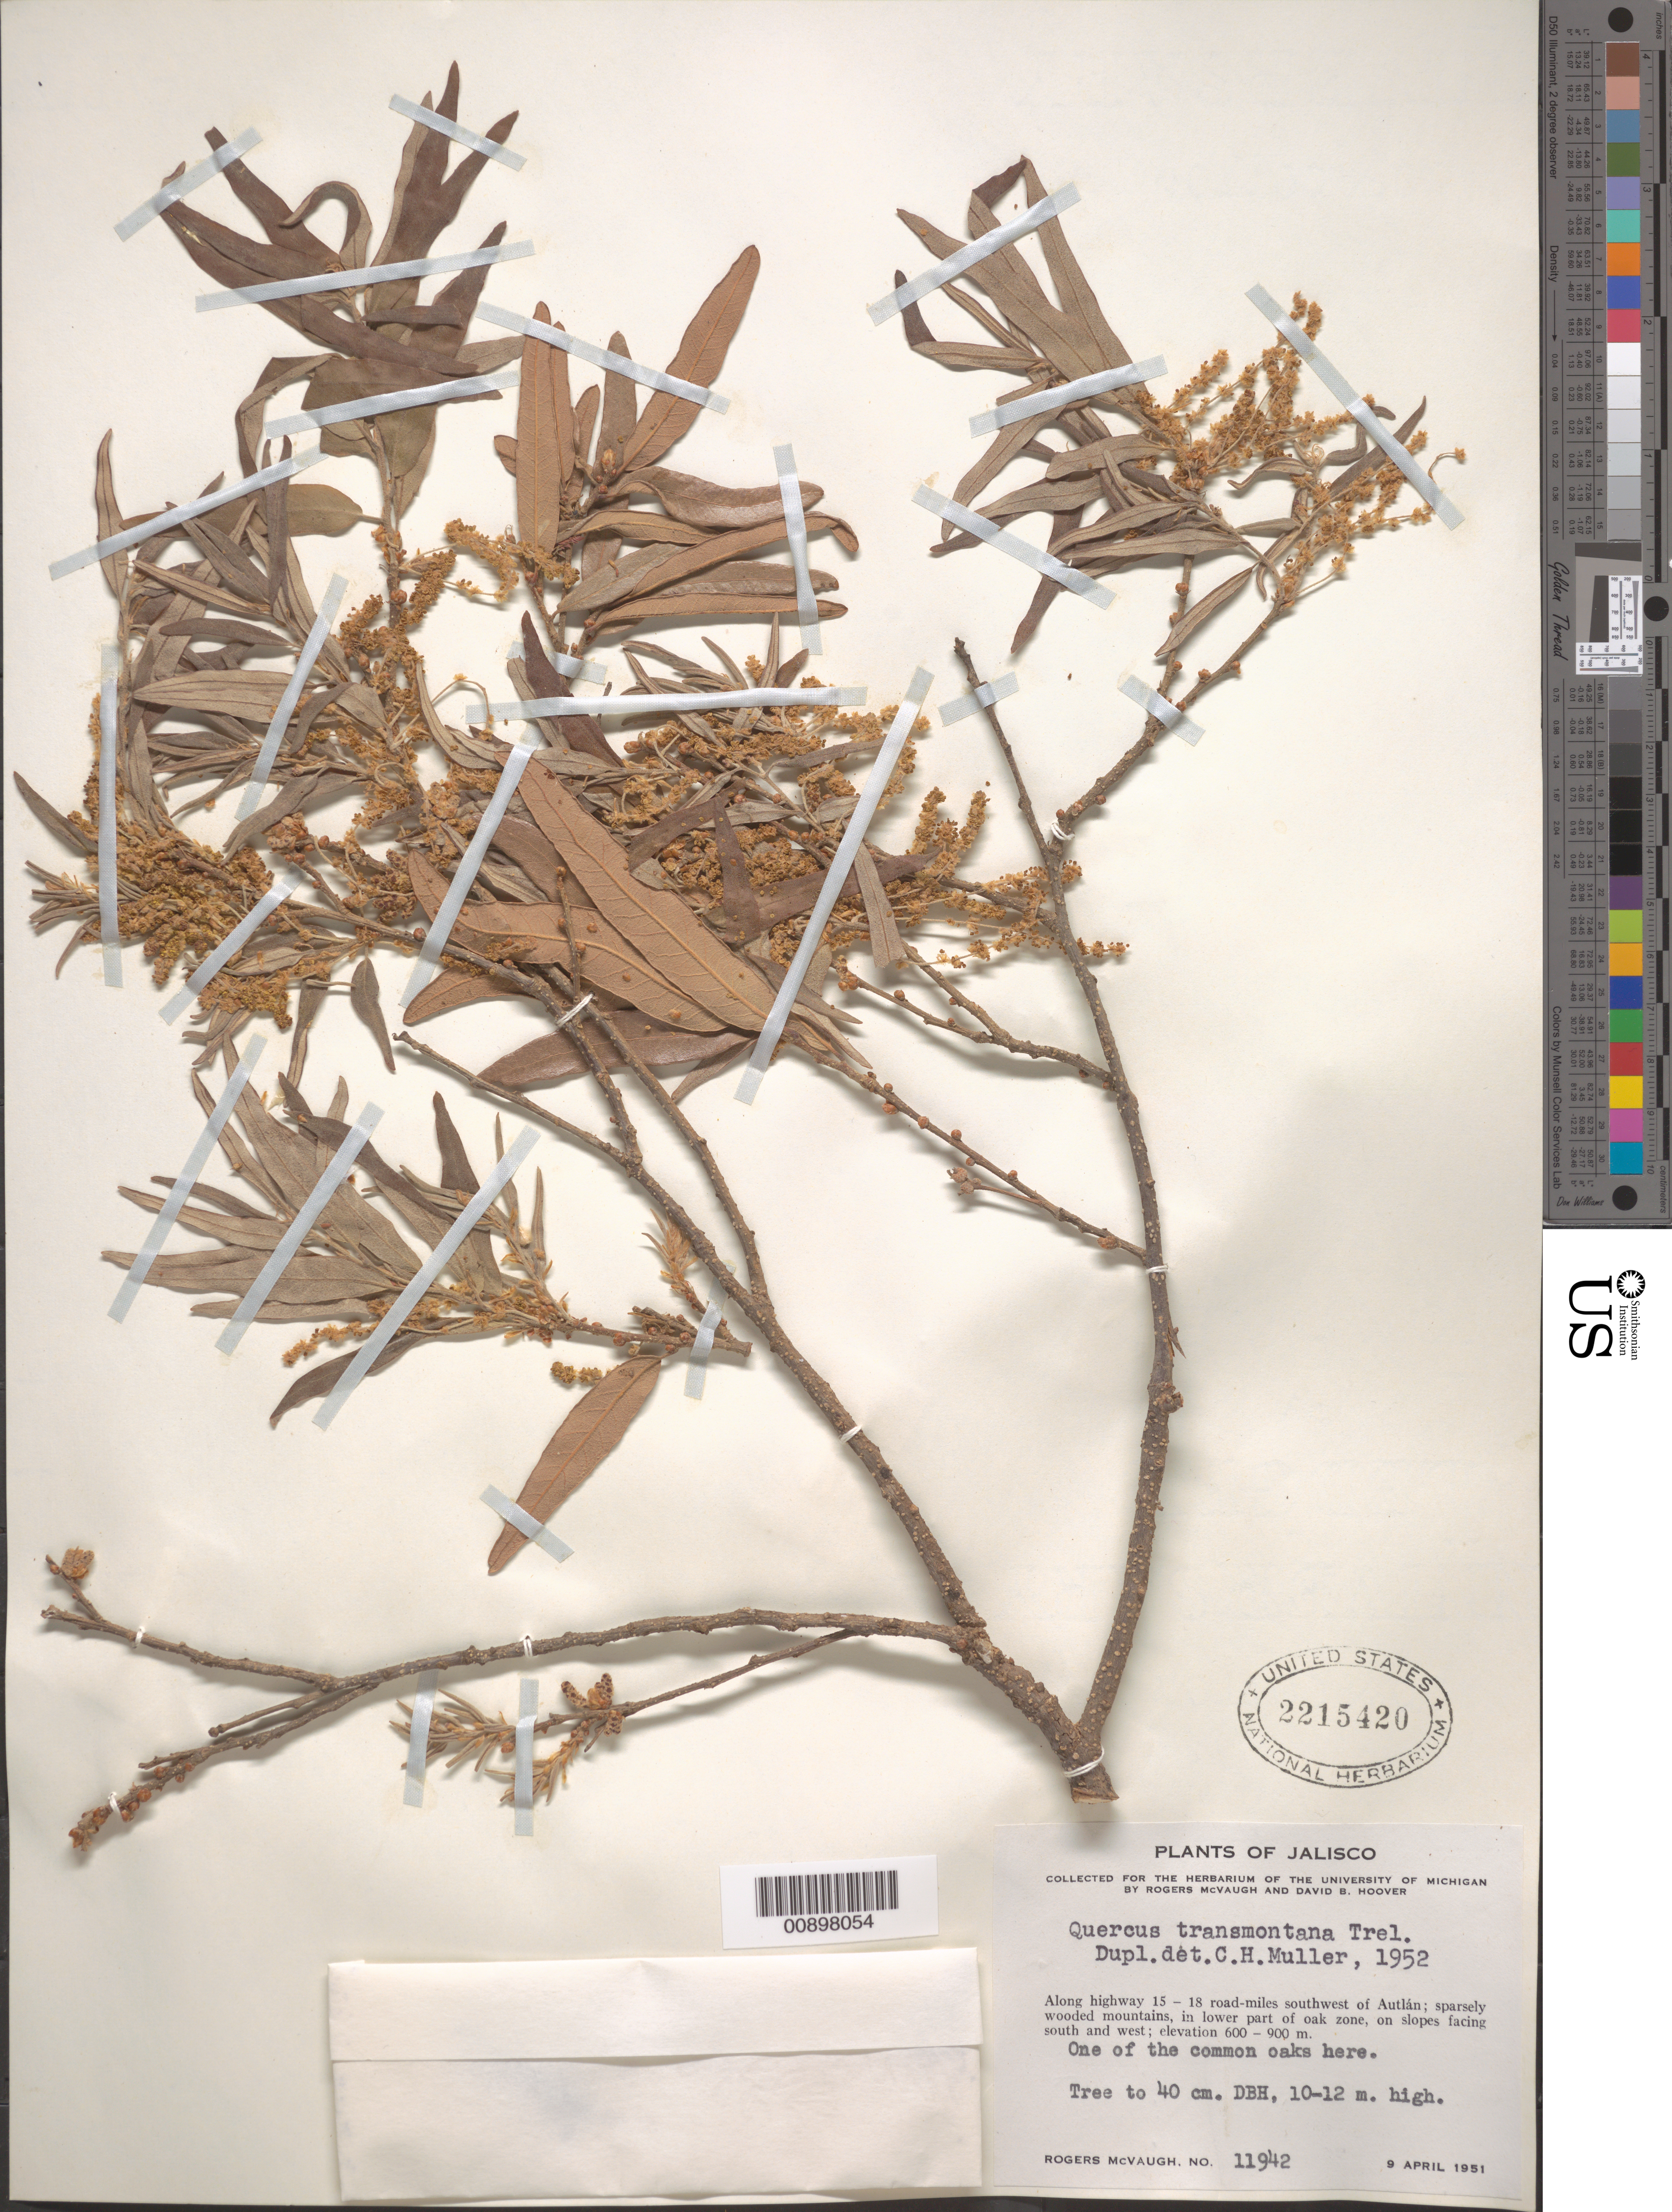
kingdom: Plantae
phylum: Tracheophyta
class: Magnoliopsida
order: Fagales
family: Fagaceae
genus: Quercus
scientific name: Quercus transmontana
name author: Trel.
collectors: R. McVaugh & D. B. Hoover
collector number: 11942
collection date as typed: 09 Apr 1951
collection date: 1951-04-09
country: Mexico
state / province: Jalisco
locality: Along highway 15 -18 road-miles southwest of Autlán.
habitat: Sparsely wooded mountains, in lower part of oak zone, on slopes facing south and west.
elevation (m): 900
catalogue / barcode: US 2215420